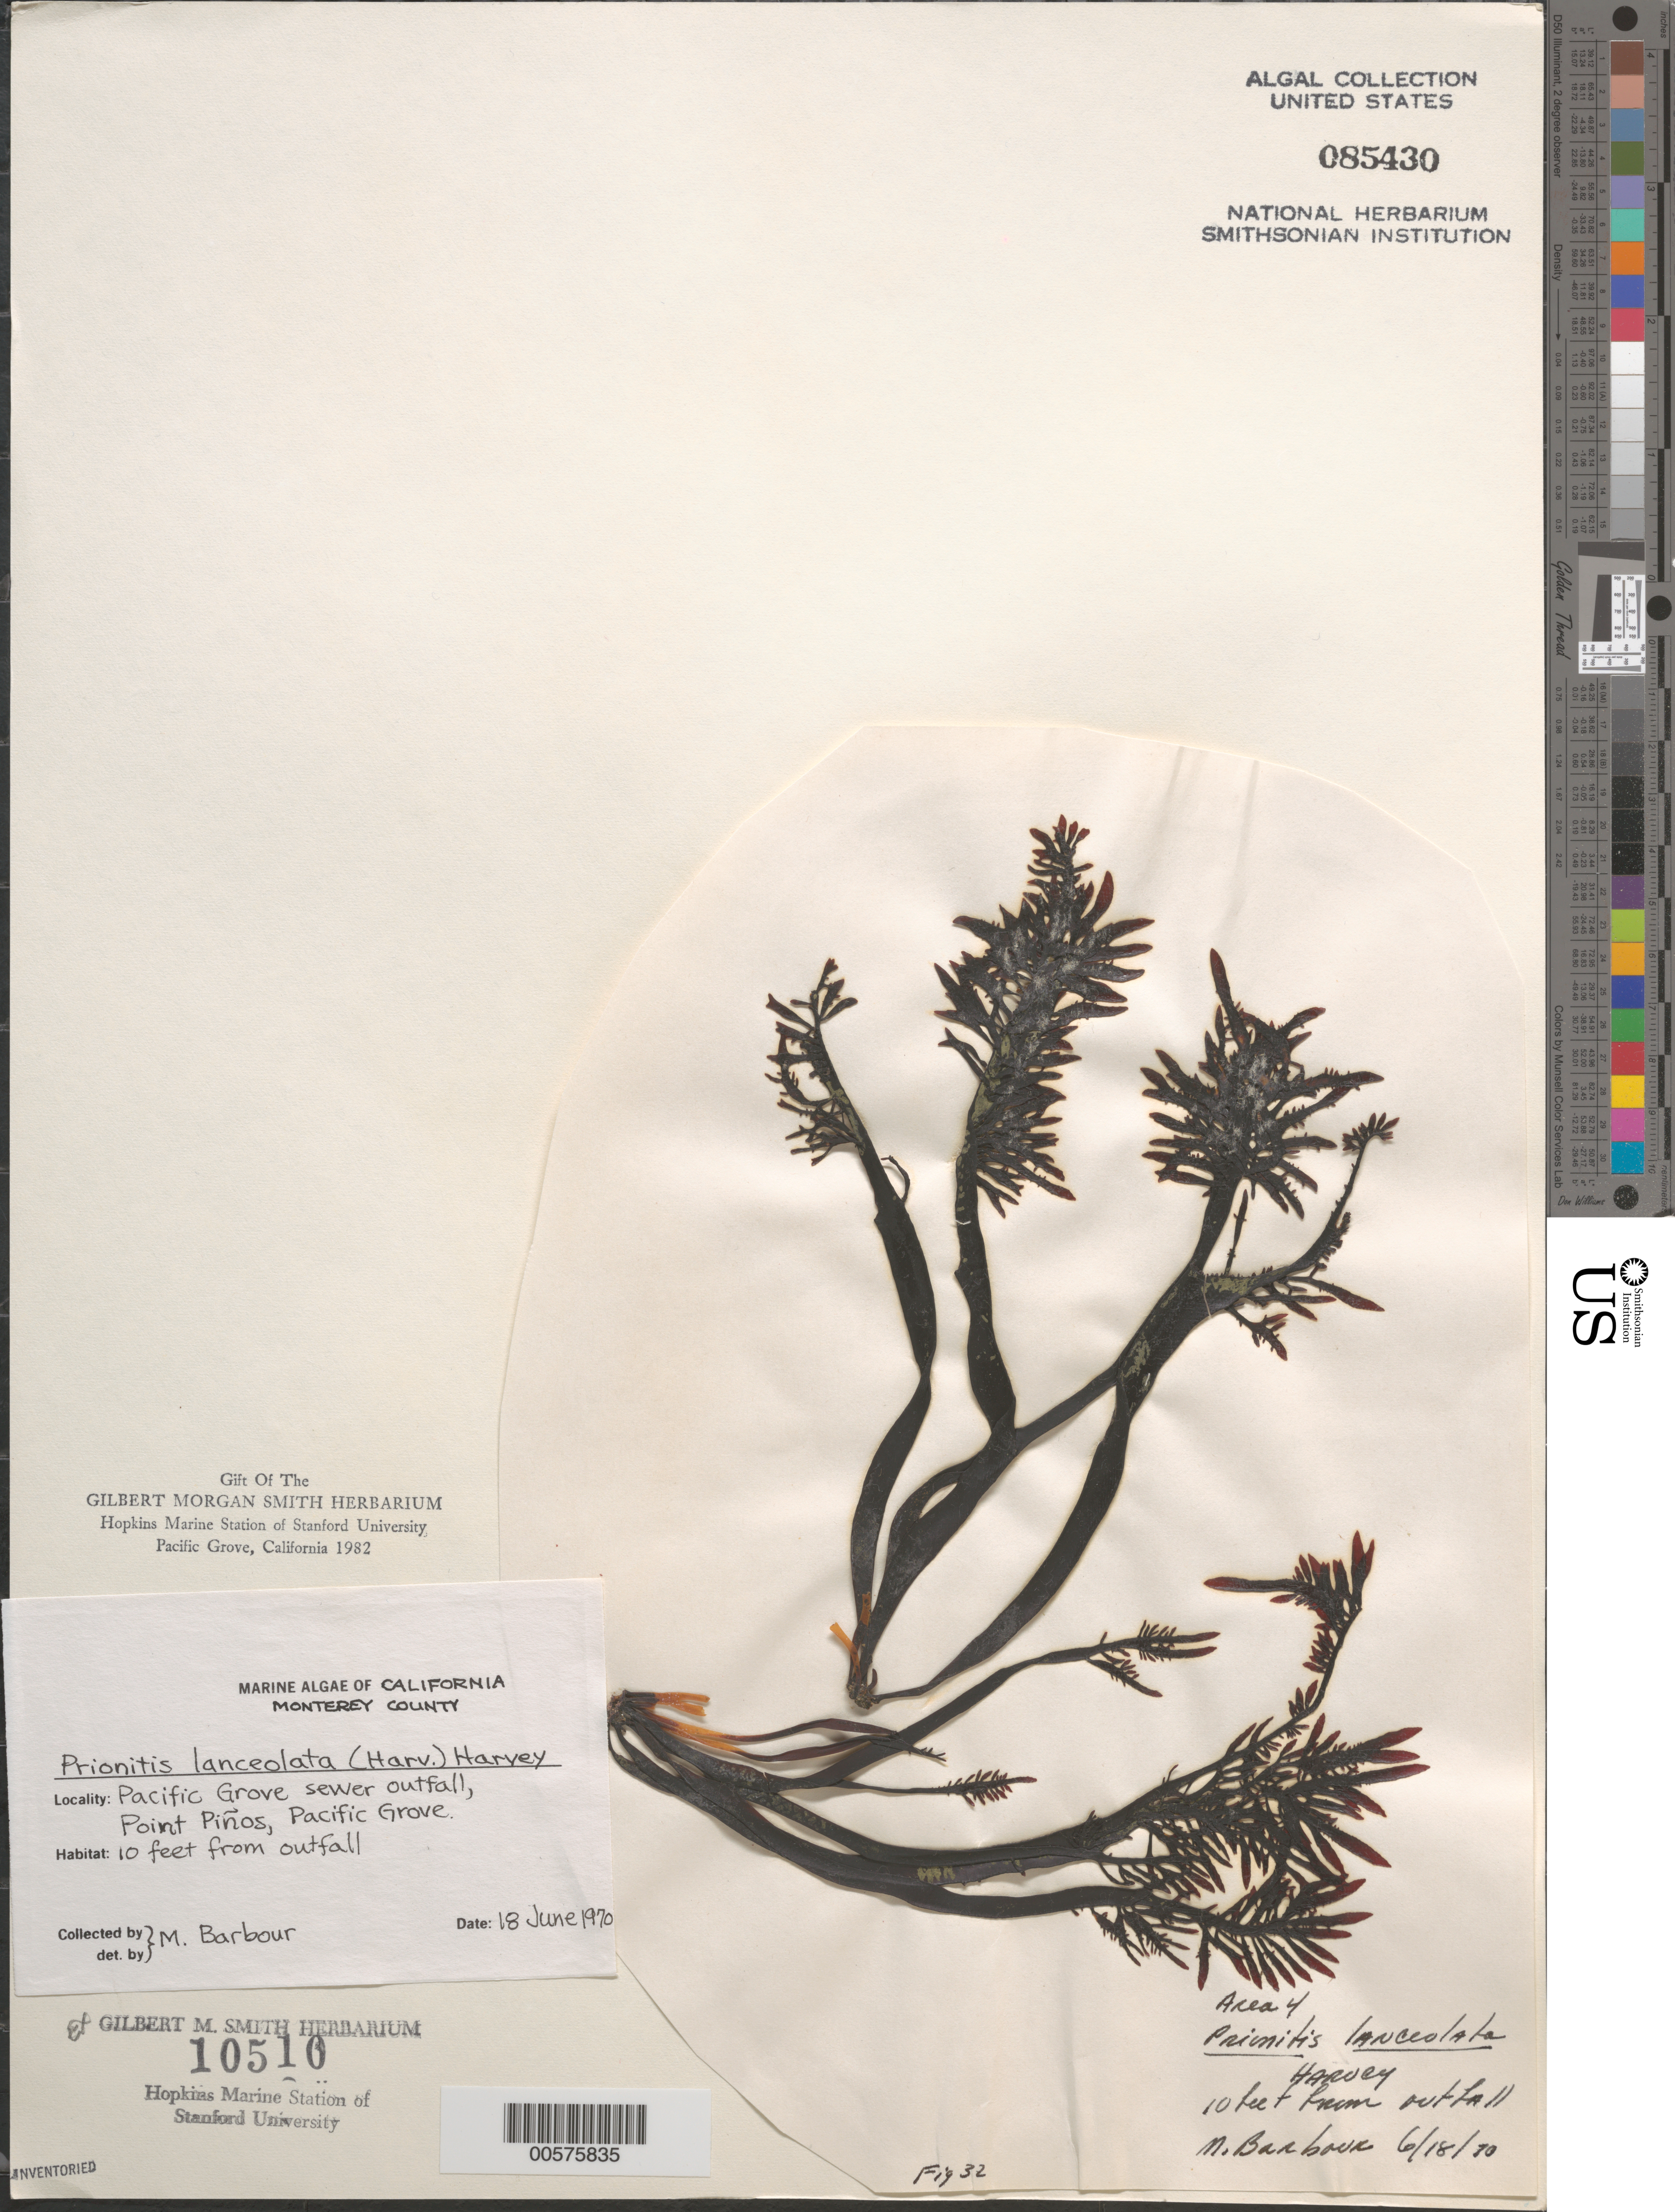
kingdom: Plantae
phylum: Rhodophyta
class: Florideophyceae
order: Cryptonemiales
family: Cryptonemiaceae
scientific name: Prionitis lanceolata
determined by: Barbour, M.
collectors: M. Barbour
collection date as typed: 18 Jun 1970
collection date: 1970-06-18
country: United States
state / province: California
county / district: Monterey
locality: Point Pinos, Pacific Grove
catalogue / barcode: US 85430